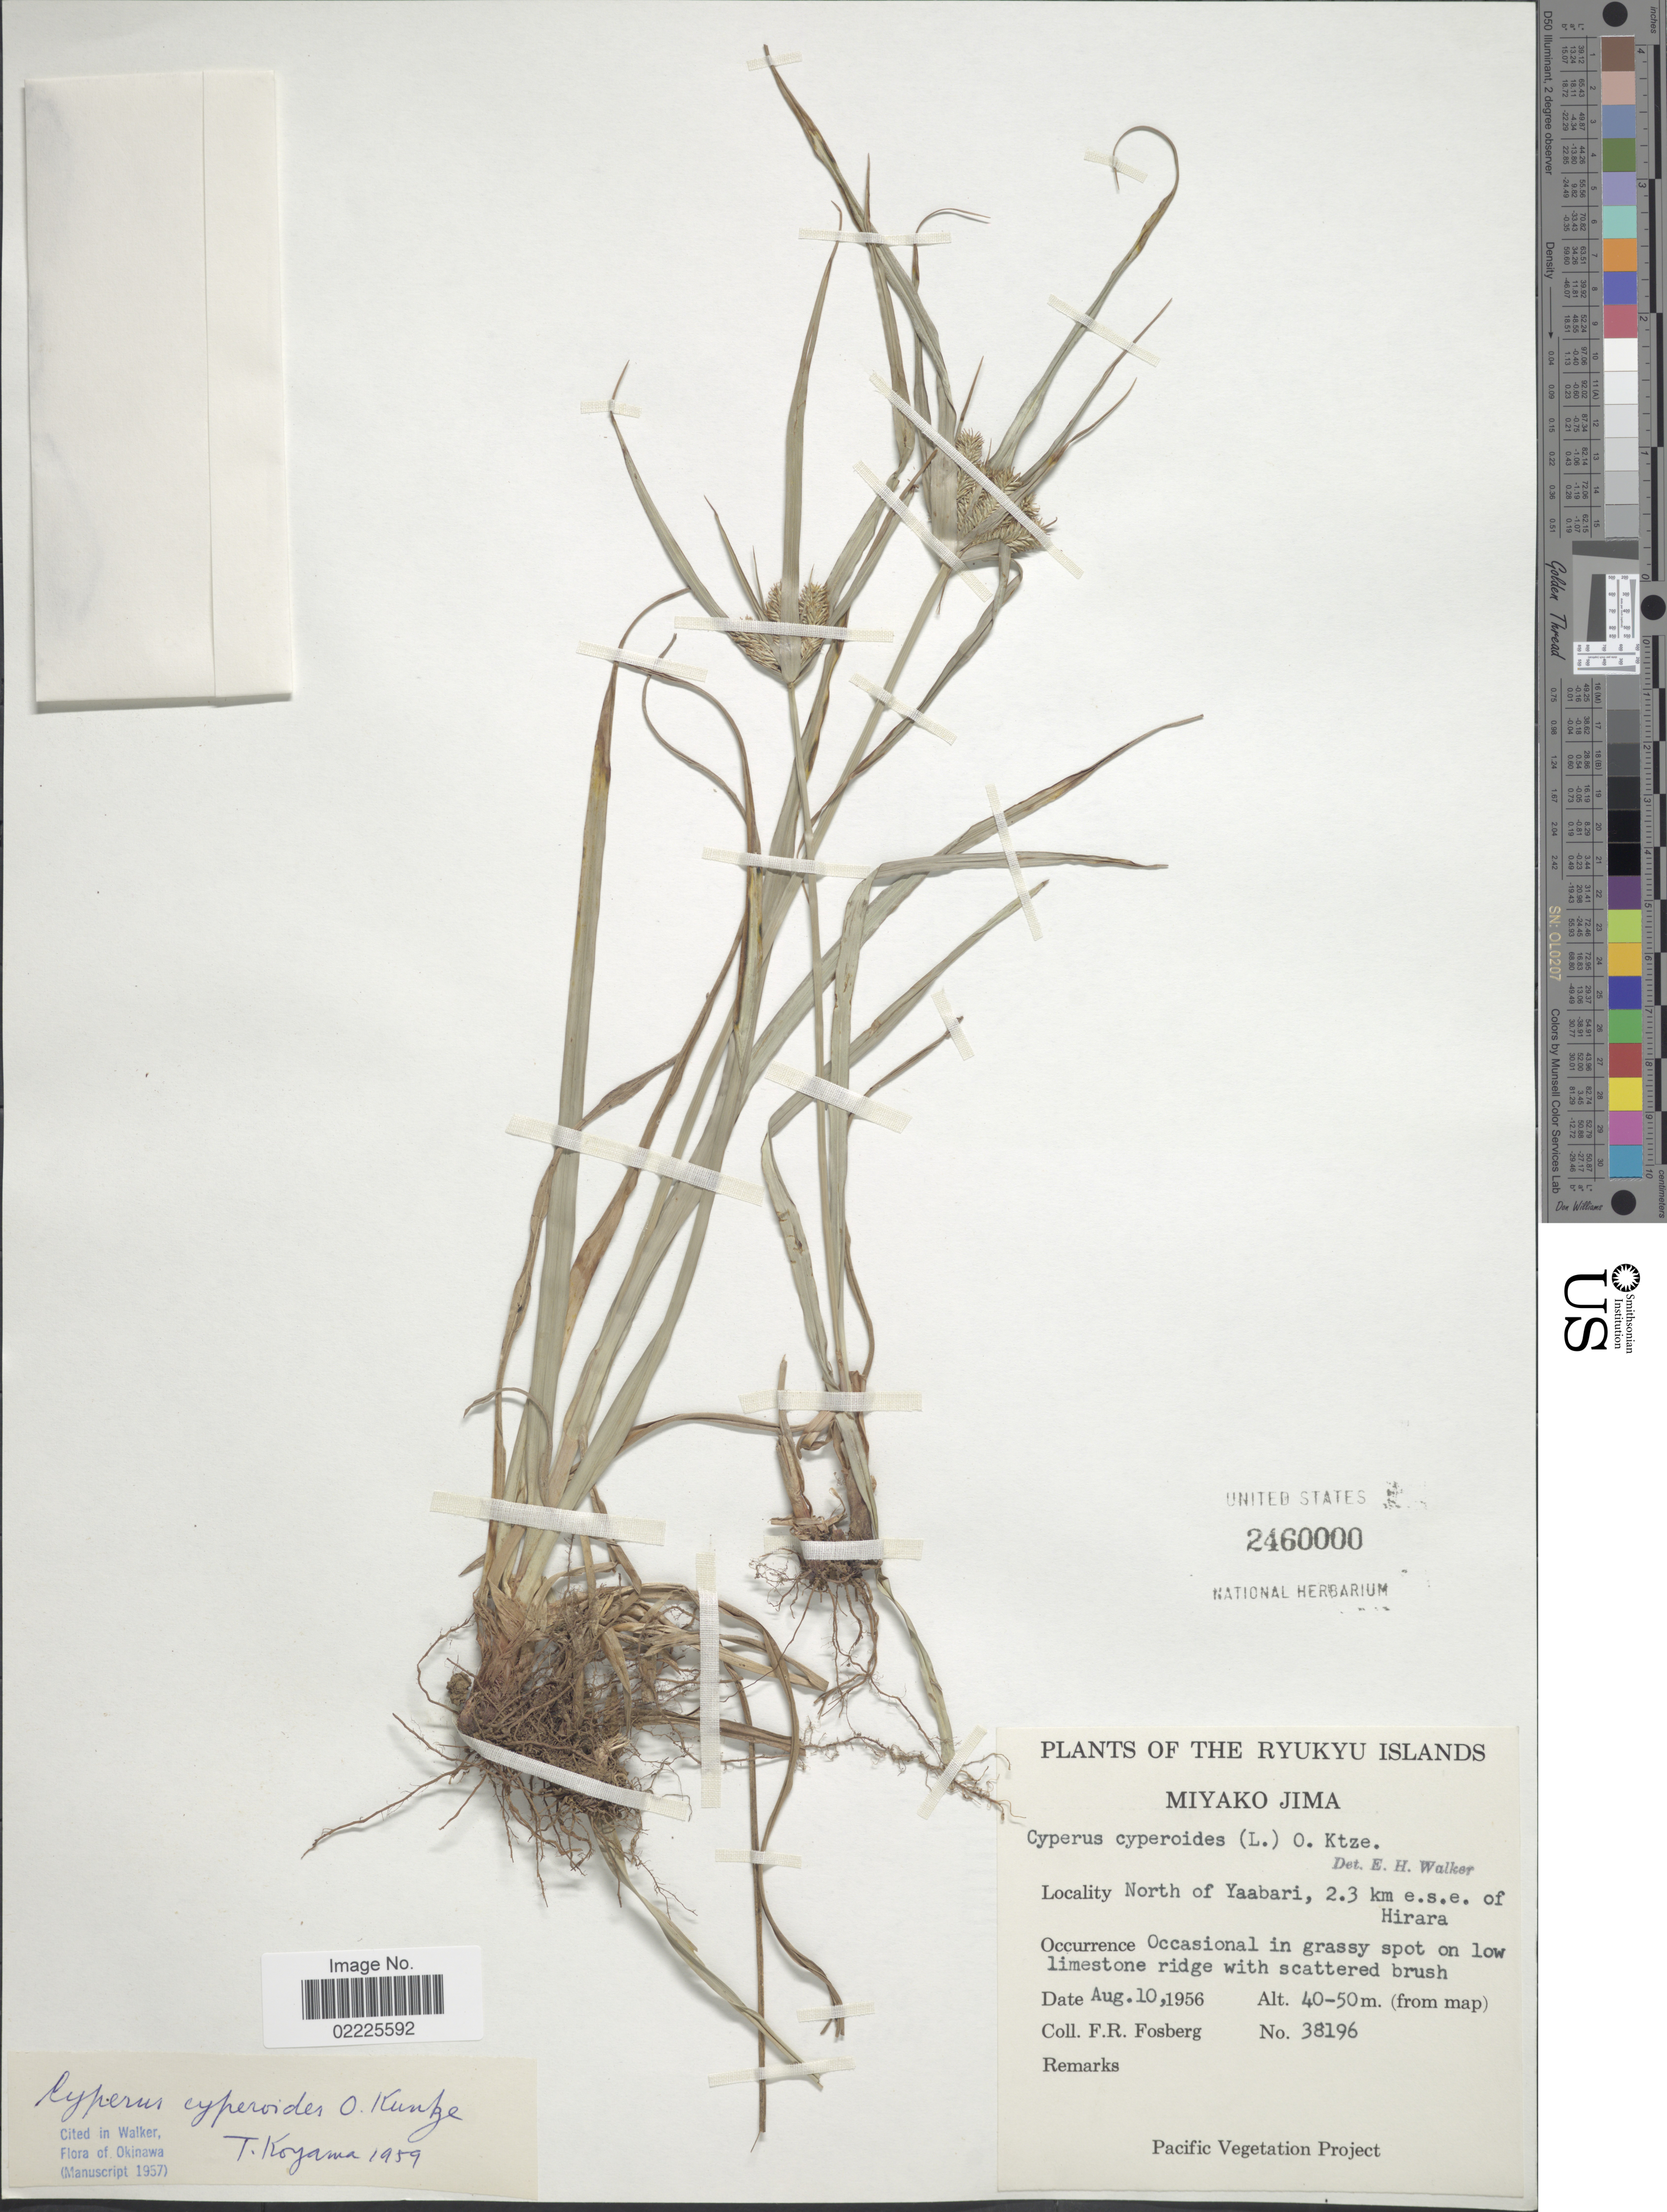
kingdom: Plantae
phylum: Tracheophyta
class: Liliopsida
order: Poales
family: Cyperaceae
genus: Cyperus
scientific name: Cyperus cyperoides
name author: (L.) Kuntze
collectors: F. R. Fosberg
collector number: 38196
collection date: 1956-08-10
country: Japan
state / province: Okinawa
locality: The Ryukyu Islands, Miyako Jima, North of Yaabari, 2.3 km e.s.e. of Hirara.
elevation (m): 40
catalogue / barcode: US 2460000